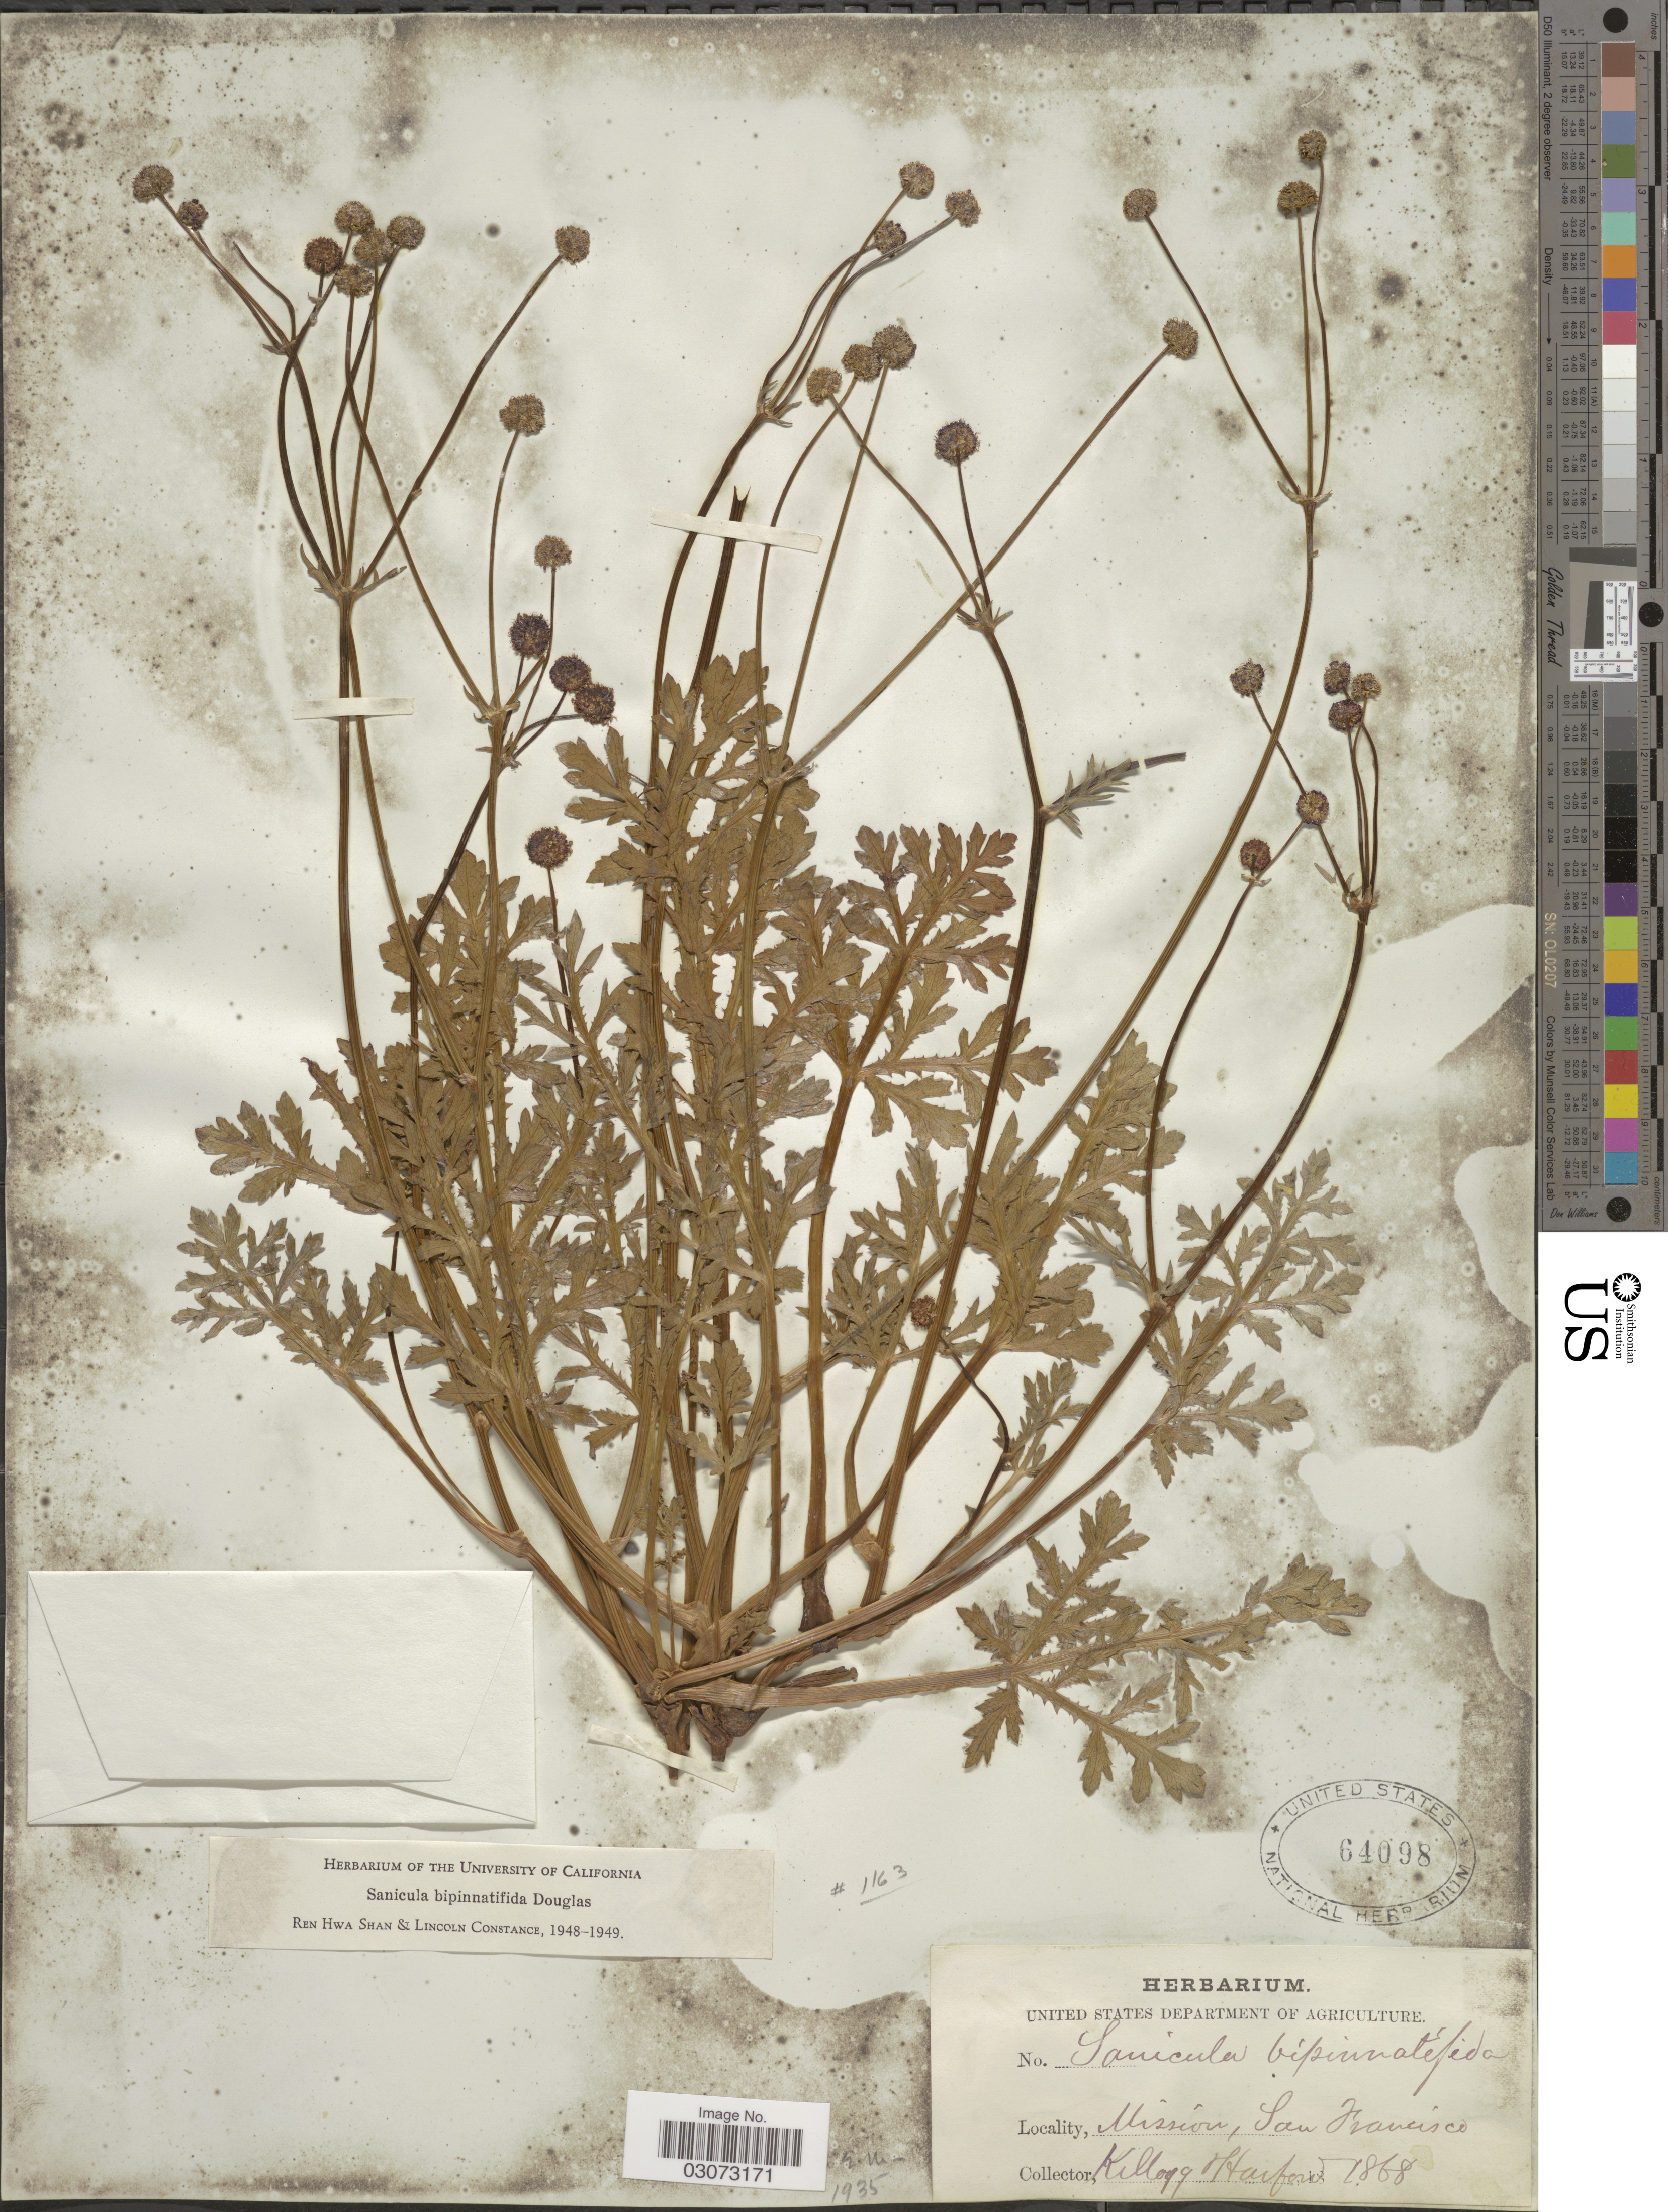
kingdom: Plantae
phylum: Tracheophyta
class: Magnoliopsida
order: Apiales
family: Apiaceae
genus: Sanicula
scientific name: Sanicula bipinnatifida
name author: Douglas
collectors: -- Kellogg & Harford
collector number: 1163 ?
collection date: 1868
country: United States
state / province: Missouri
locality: San Francisco.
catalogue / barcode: US 64098